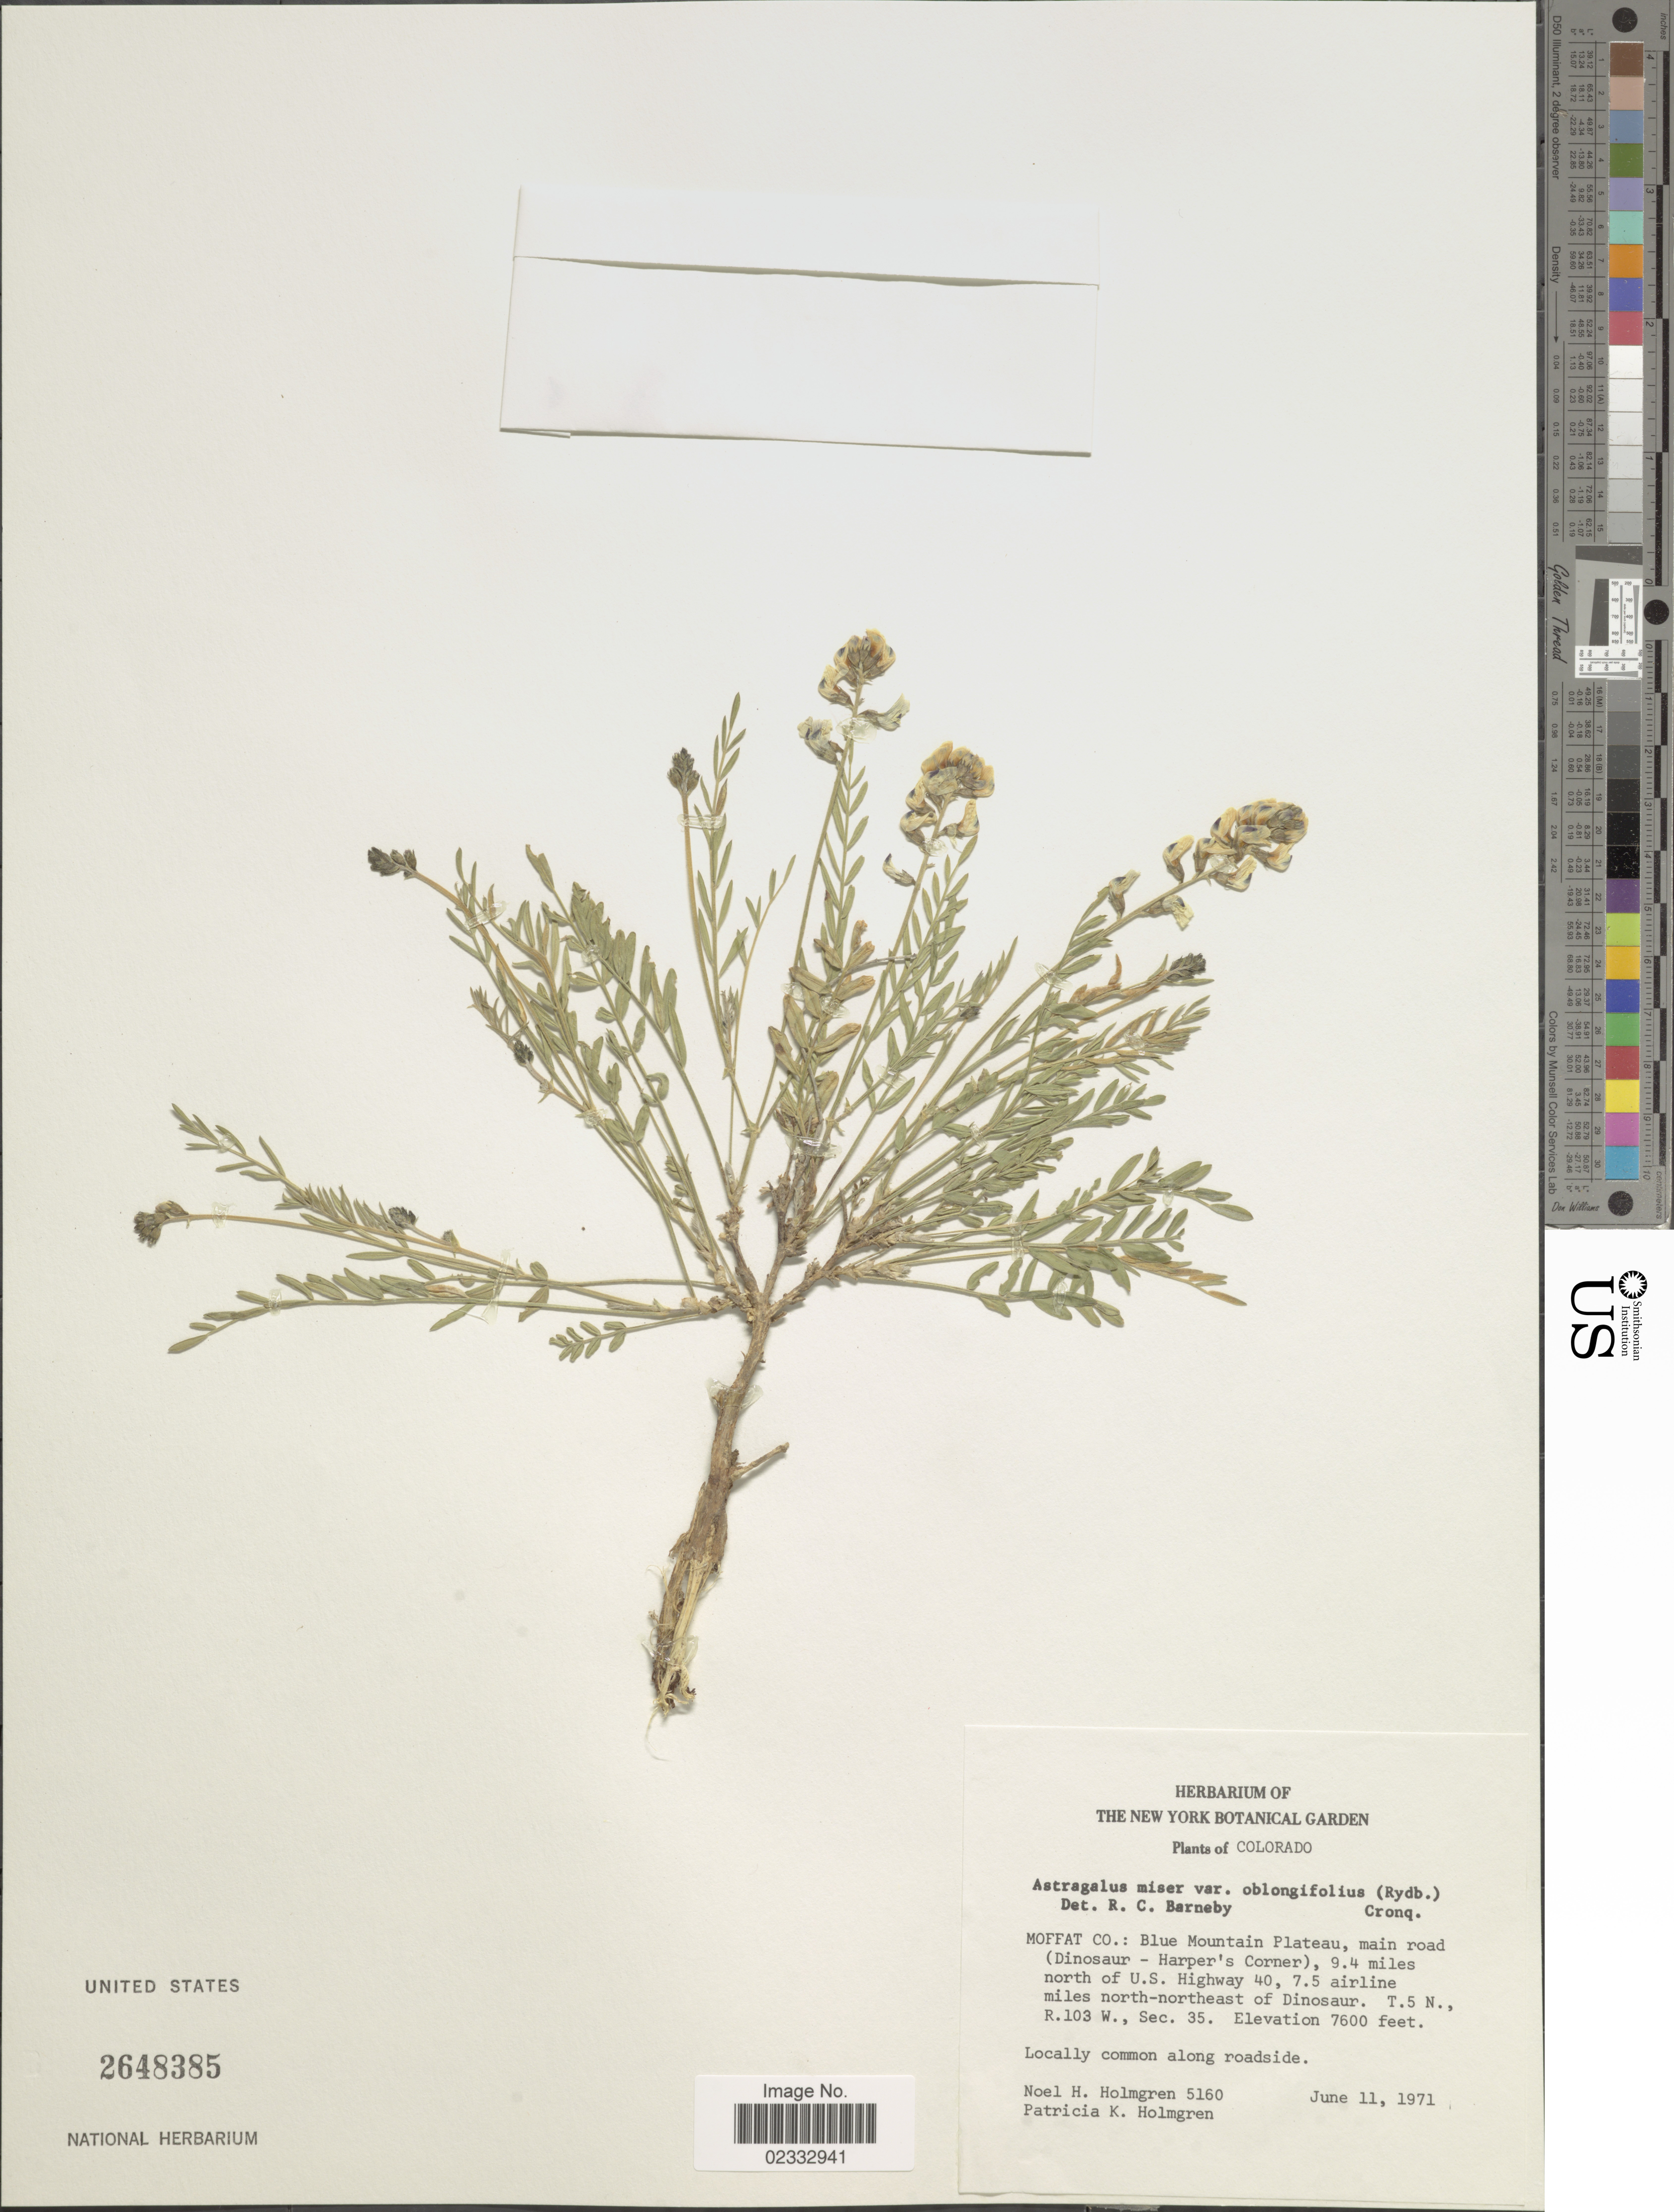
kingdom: Plantae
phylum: Tracheophyta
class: Magnoliopsida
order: Fabales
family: Fabaceae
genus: Astragalus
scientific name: Astragalus miser var. oblongifolius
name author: (Rydb.) Cronq.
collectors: N. H. Holmgren & P. K. Holmgren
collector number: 5160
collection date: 1971-06-11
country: United States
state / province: Colorado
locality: Moffat Co.: Blue Mountain Plateau, main road (Dinosaur - Harper's Corner), 9.4 miles north of U. S. Highway 40, 7.5 airline miles north-northeast of Dinosaur, T 5 N., R 103 W., SEc. 35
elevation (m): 2316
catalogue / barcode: US 2648385